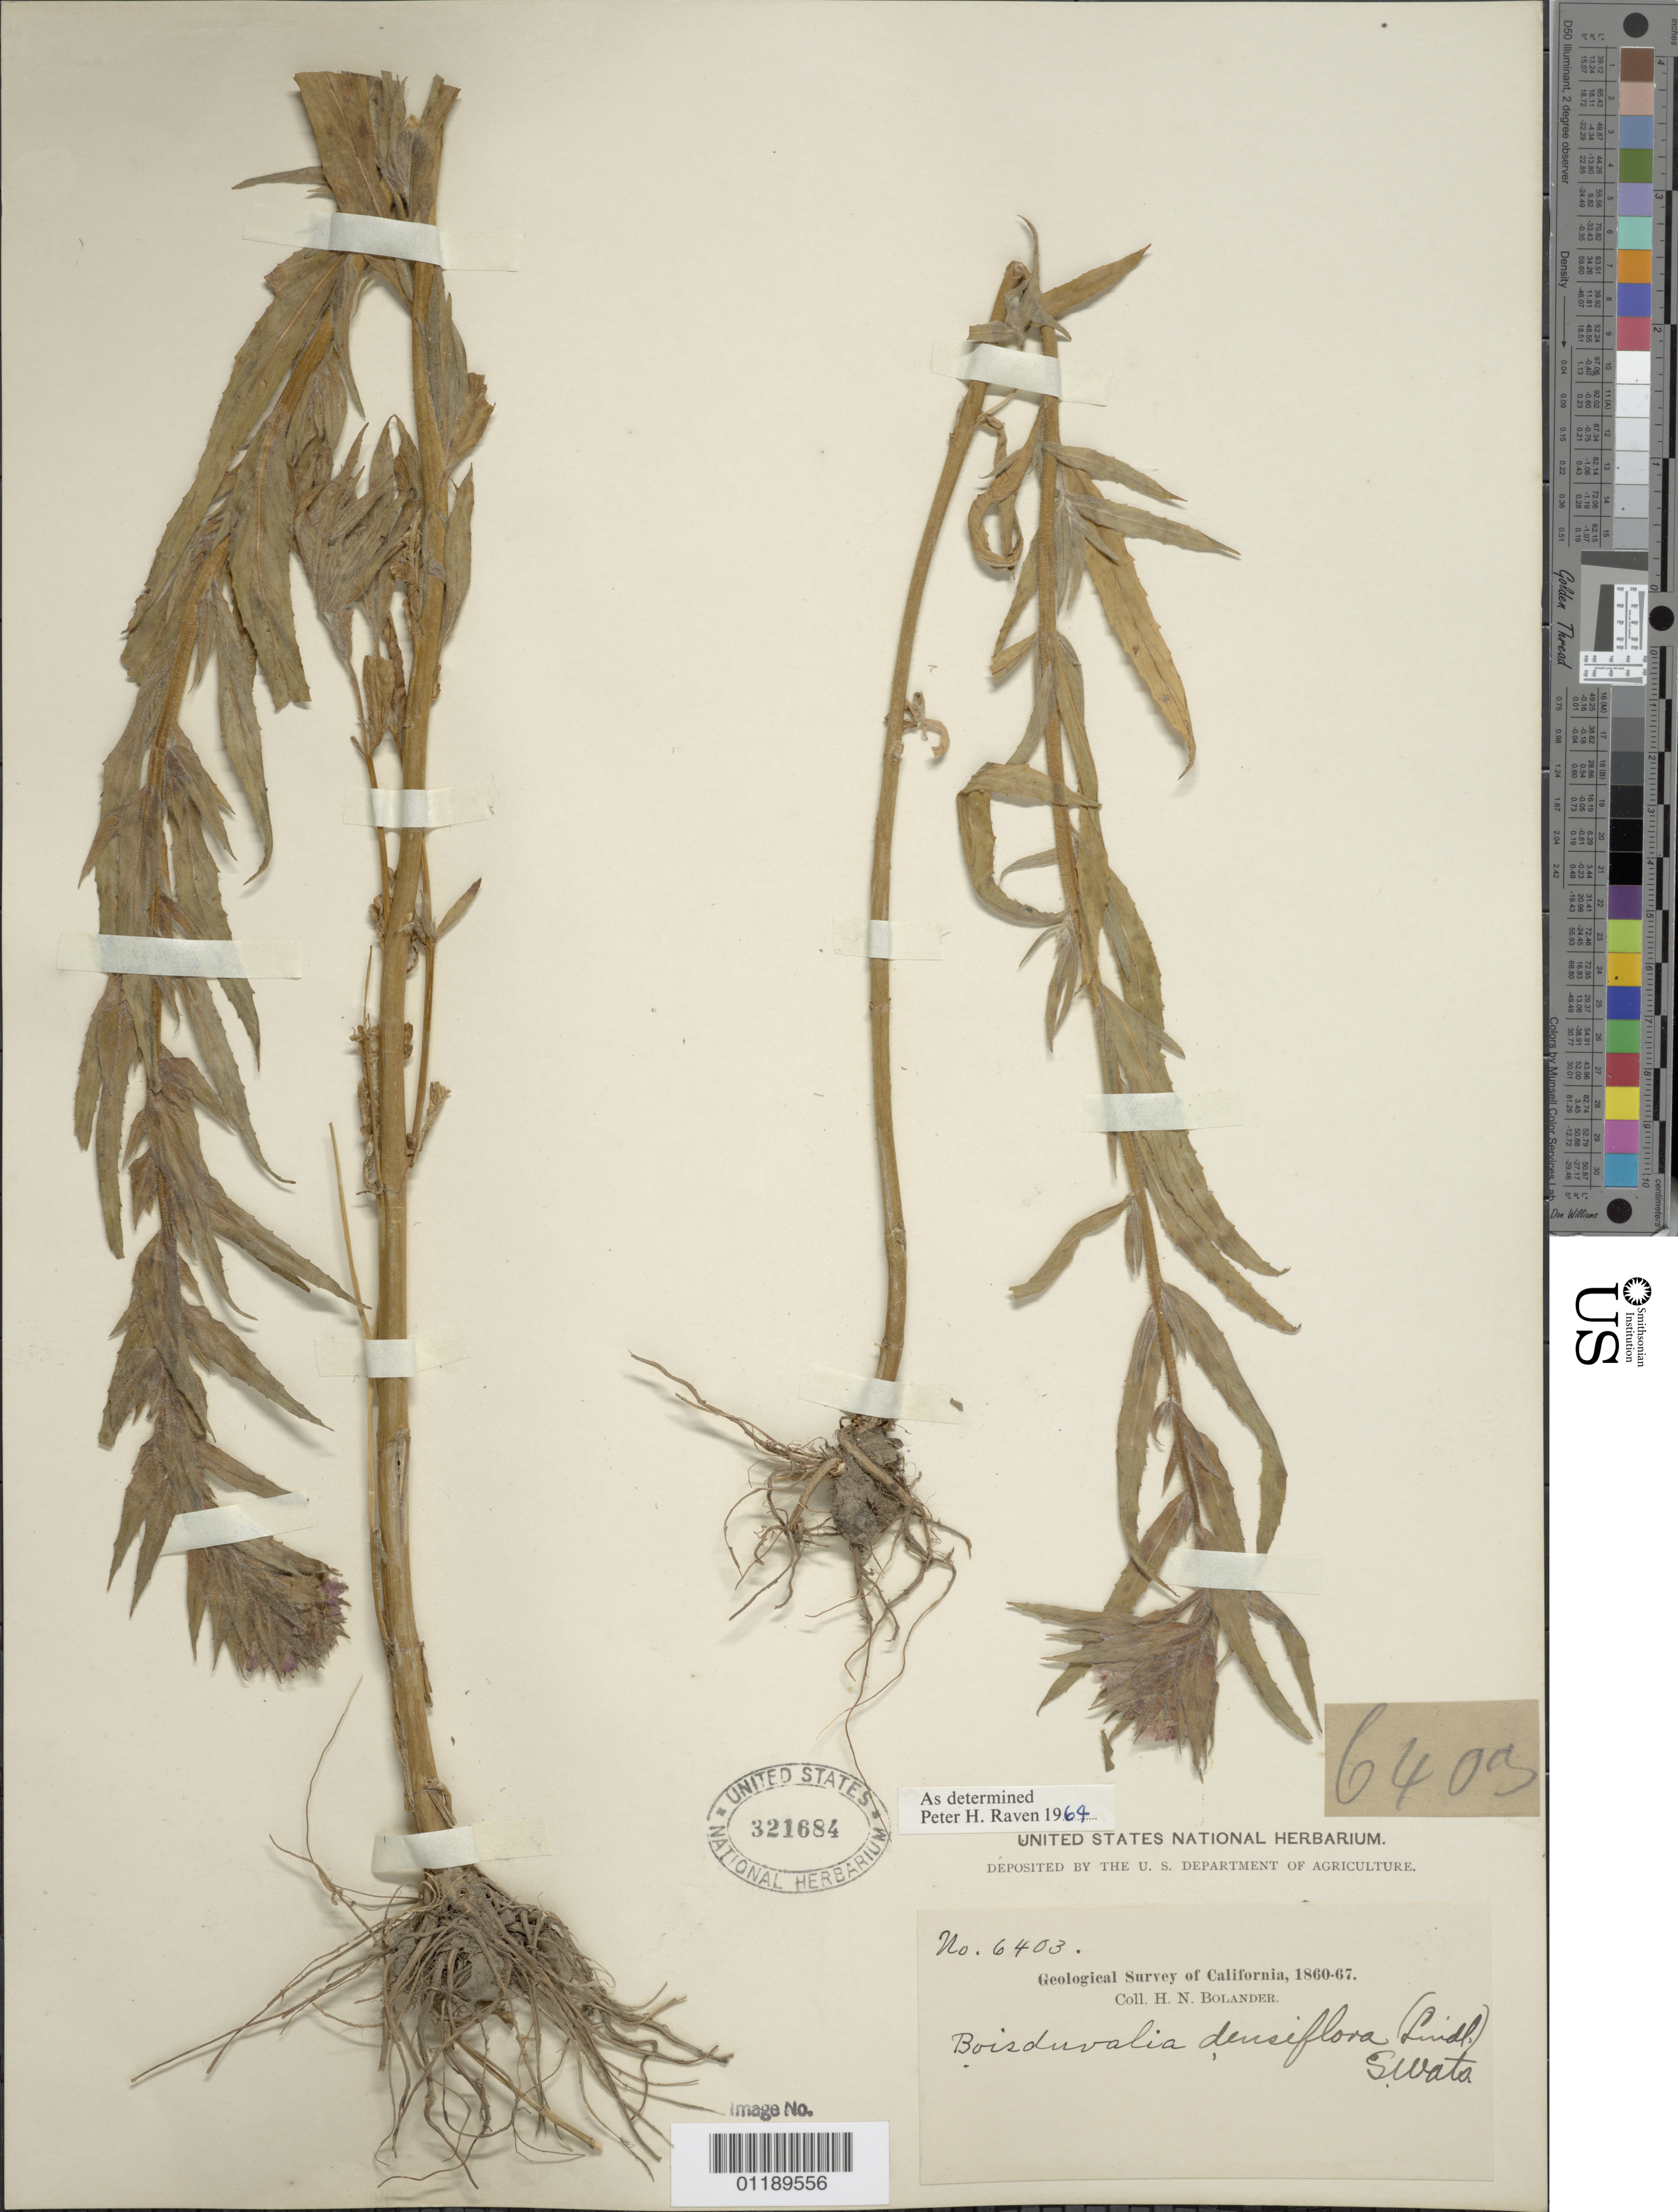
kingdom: Plantae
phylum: Tracheophyta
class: Magnoliopsida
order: Myrtales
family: Onagraceae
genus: Epilobium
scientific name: Epilobium densiflorum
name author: (Lindl.) Hoch & P.H. Raven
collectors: H. Bolander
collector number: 6403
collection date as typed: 1860 to -- -- 1867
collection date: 1860/1867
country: United States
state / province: California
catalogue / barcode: US 321684